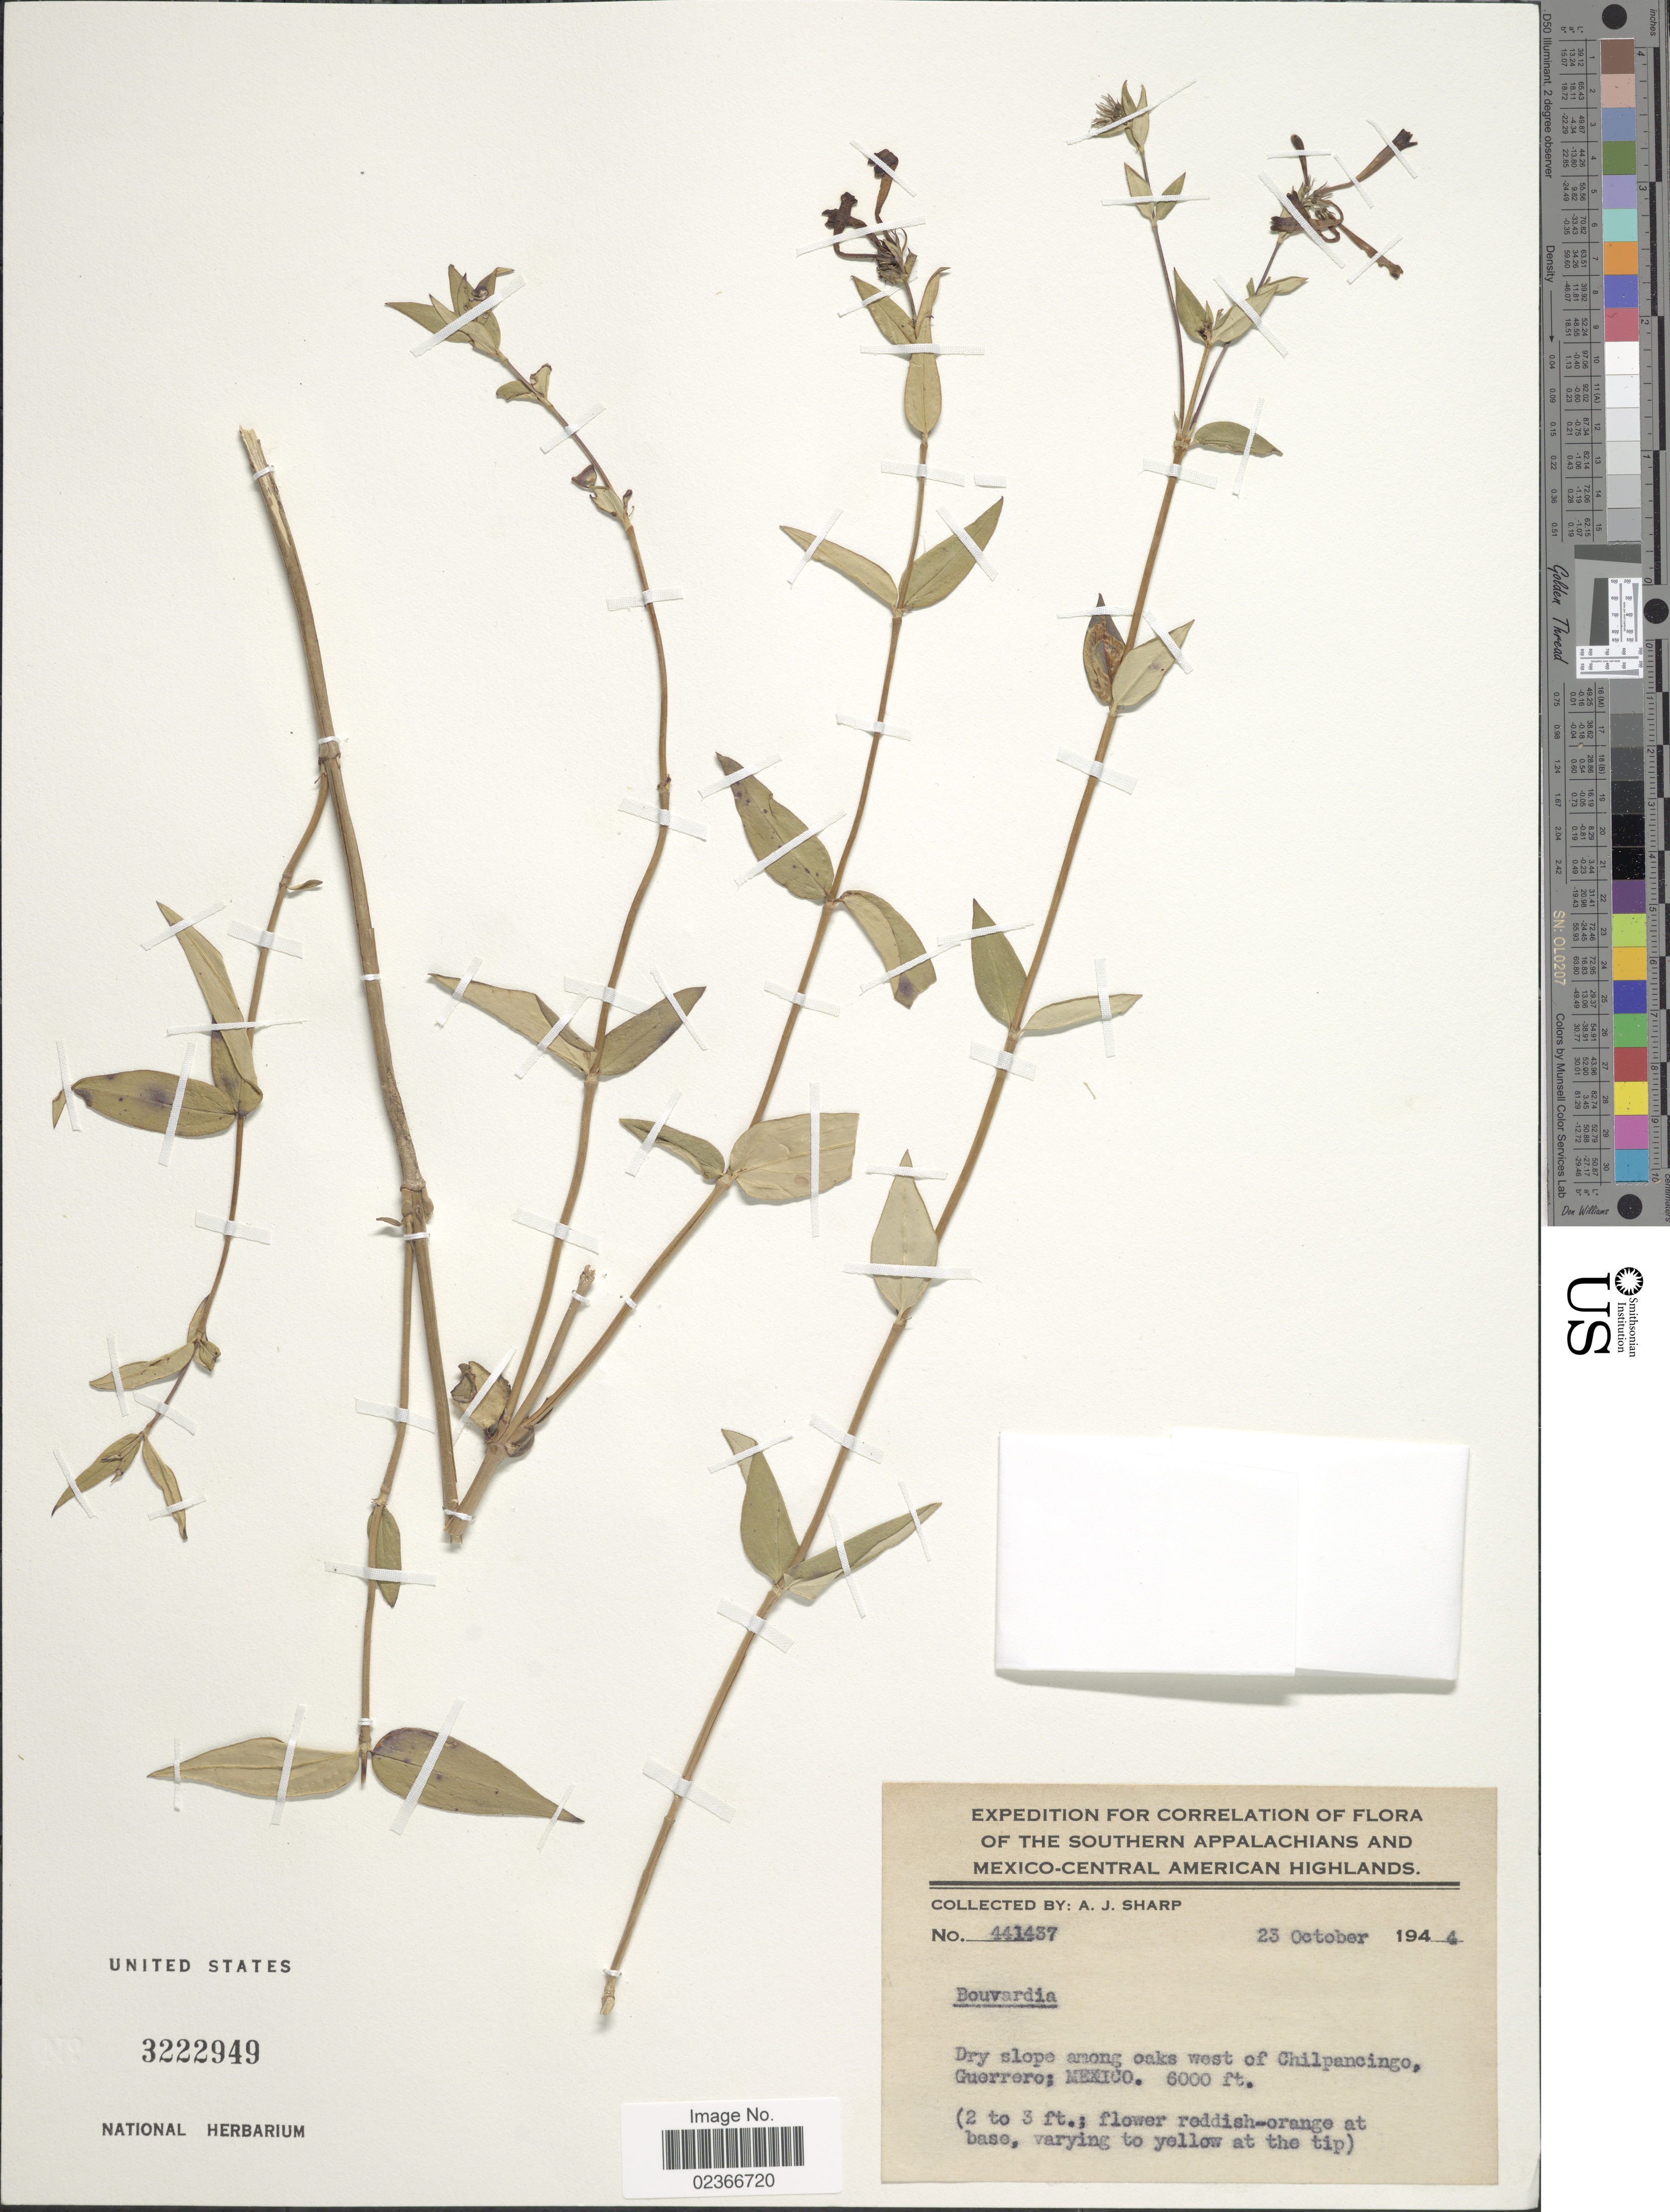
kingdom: Plantae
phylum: Tracheophyta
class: Magnoliopsida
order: Gentianales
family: Rubiaceae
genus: Bouvardia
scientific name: Bouvardia sp.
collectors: A. J. Sharp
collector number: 441437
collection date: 1944-10-23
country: Mexico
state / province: Guerrero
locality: Southern Appalachians and Mexico-Central American Highlands. Dry slope among oaks west of Chilpancingo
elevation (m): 1829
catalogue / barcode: US 3222949